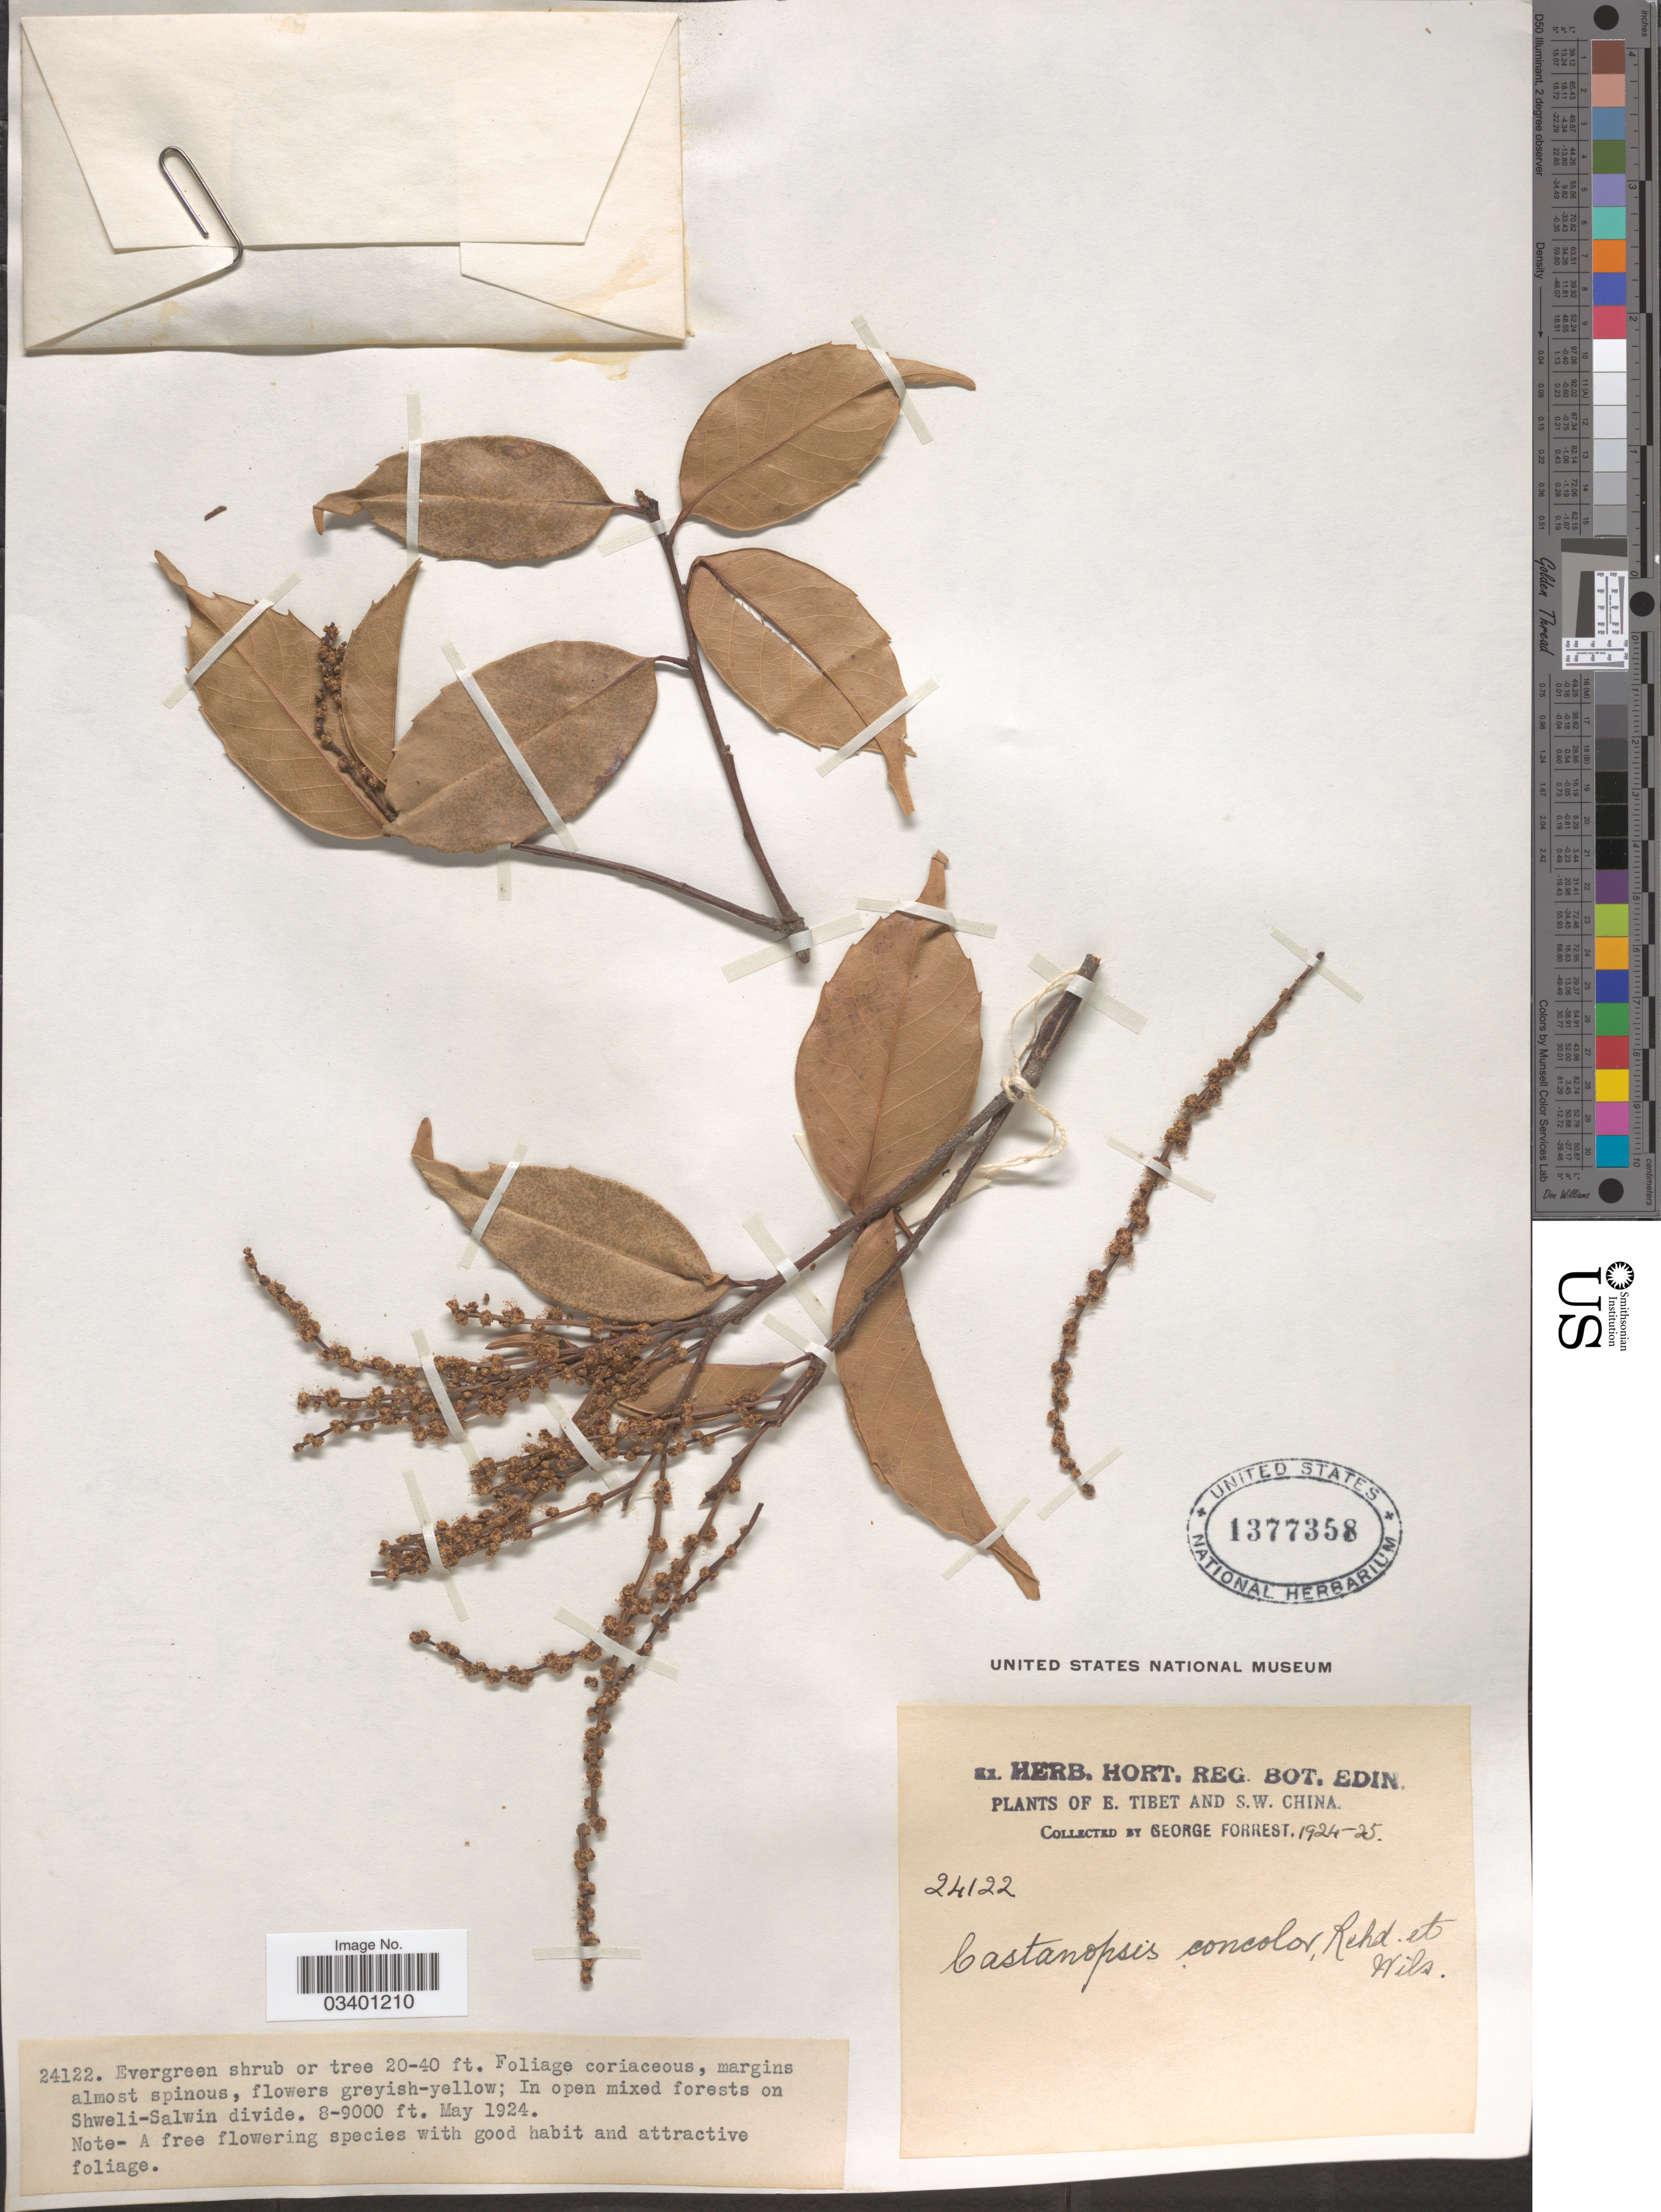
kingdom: Plantae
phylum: Tracheophyta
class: Magnoliopsida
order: Fagales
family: Fagaceae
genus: Castanopsis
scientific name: Castanopsis orthacantha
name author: Franch.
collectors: G. Forrest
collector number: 24122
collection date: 1924-05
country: China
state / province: Xizang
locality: E. Tibet and S.W. China. In open mixed forests on Shweli-Salwin divide.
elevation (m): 2438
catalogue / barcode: US 1377358